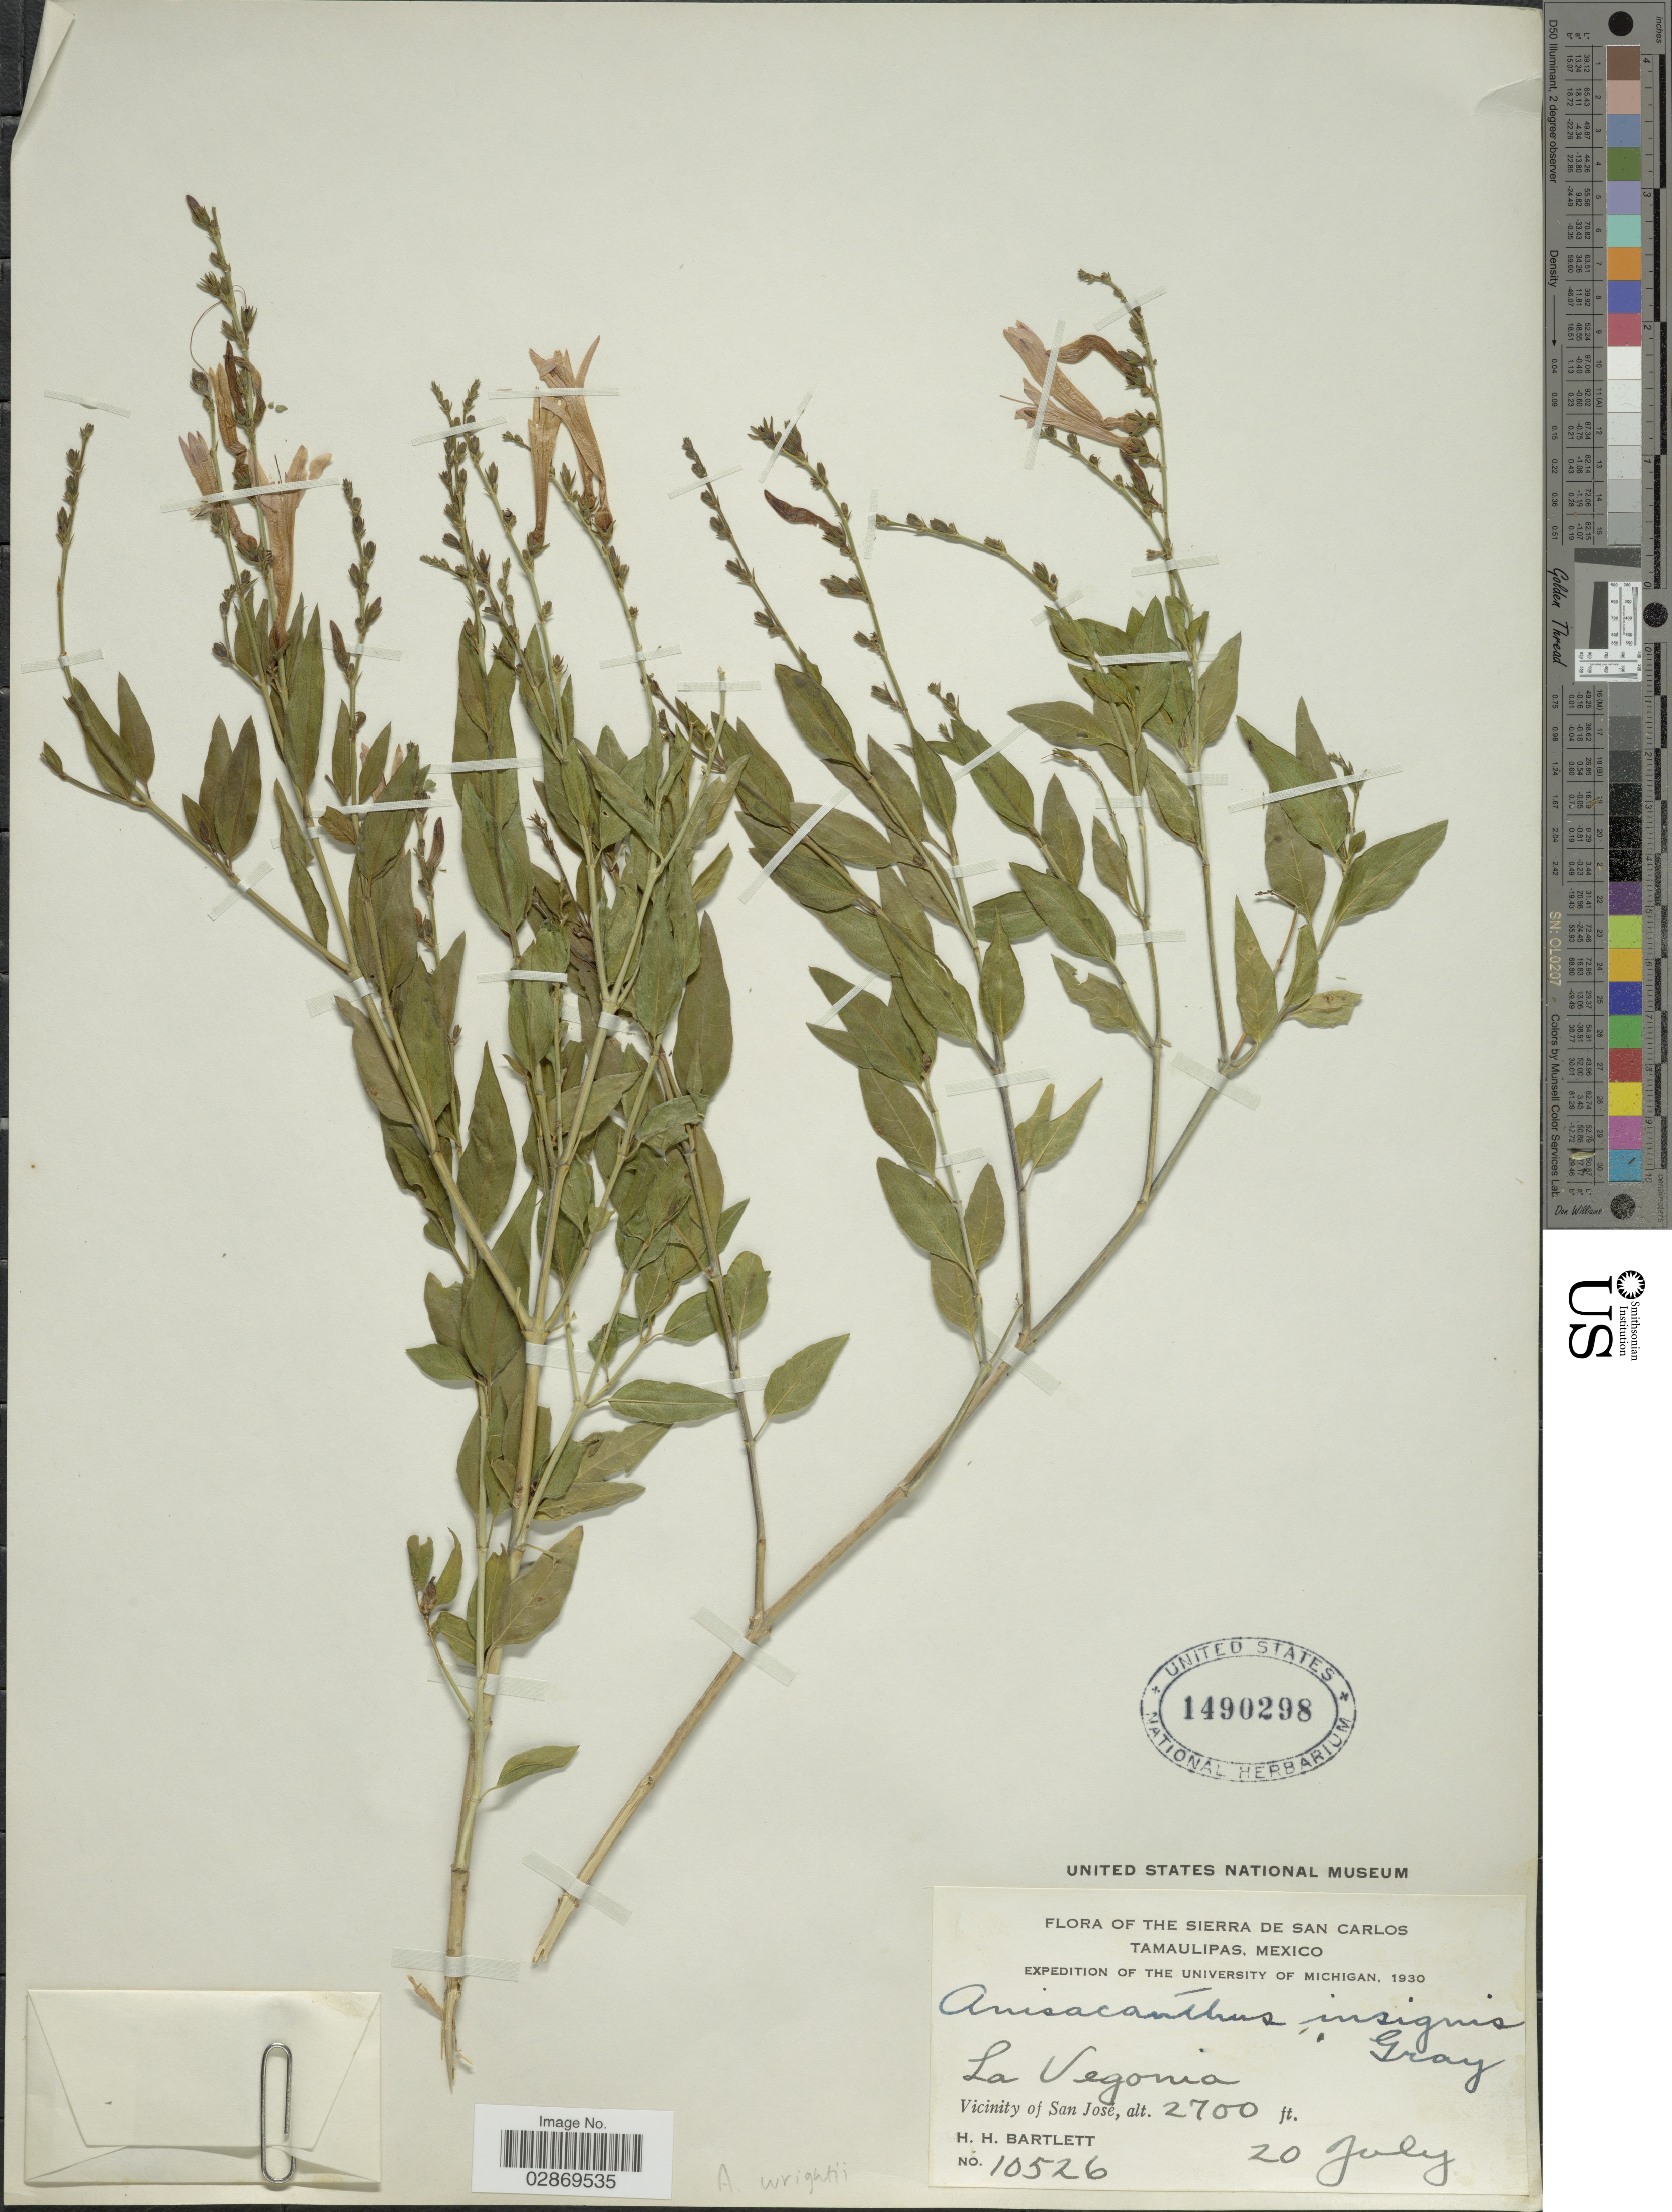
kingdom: Plantae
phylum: Tracheophyta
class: Magnoliopsida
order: Lamiales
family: Acanthaceae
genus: Anisacanthus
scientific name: Anisacanthus quadrifidus var. wrightii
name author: (Torr.) Henrickson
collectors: H. H. Bartlett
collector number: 10526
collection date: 1930-07-20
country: Mexico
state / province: Tamaulipas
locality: La Vegonia, Vicinity of San José. The Sierra de San Carlos.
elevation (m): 823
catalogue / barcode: US 1490298